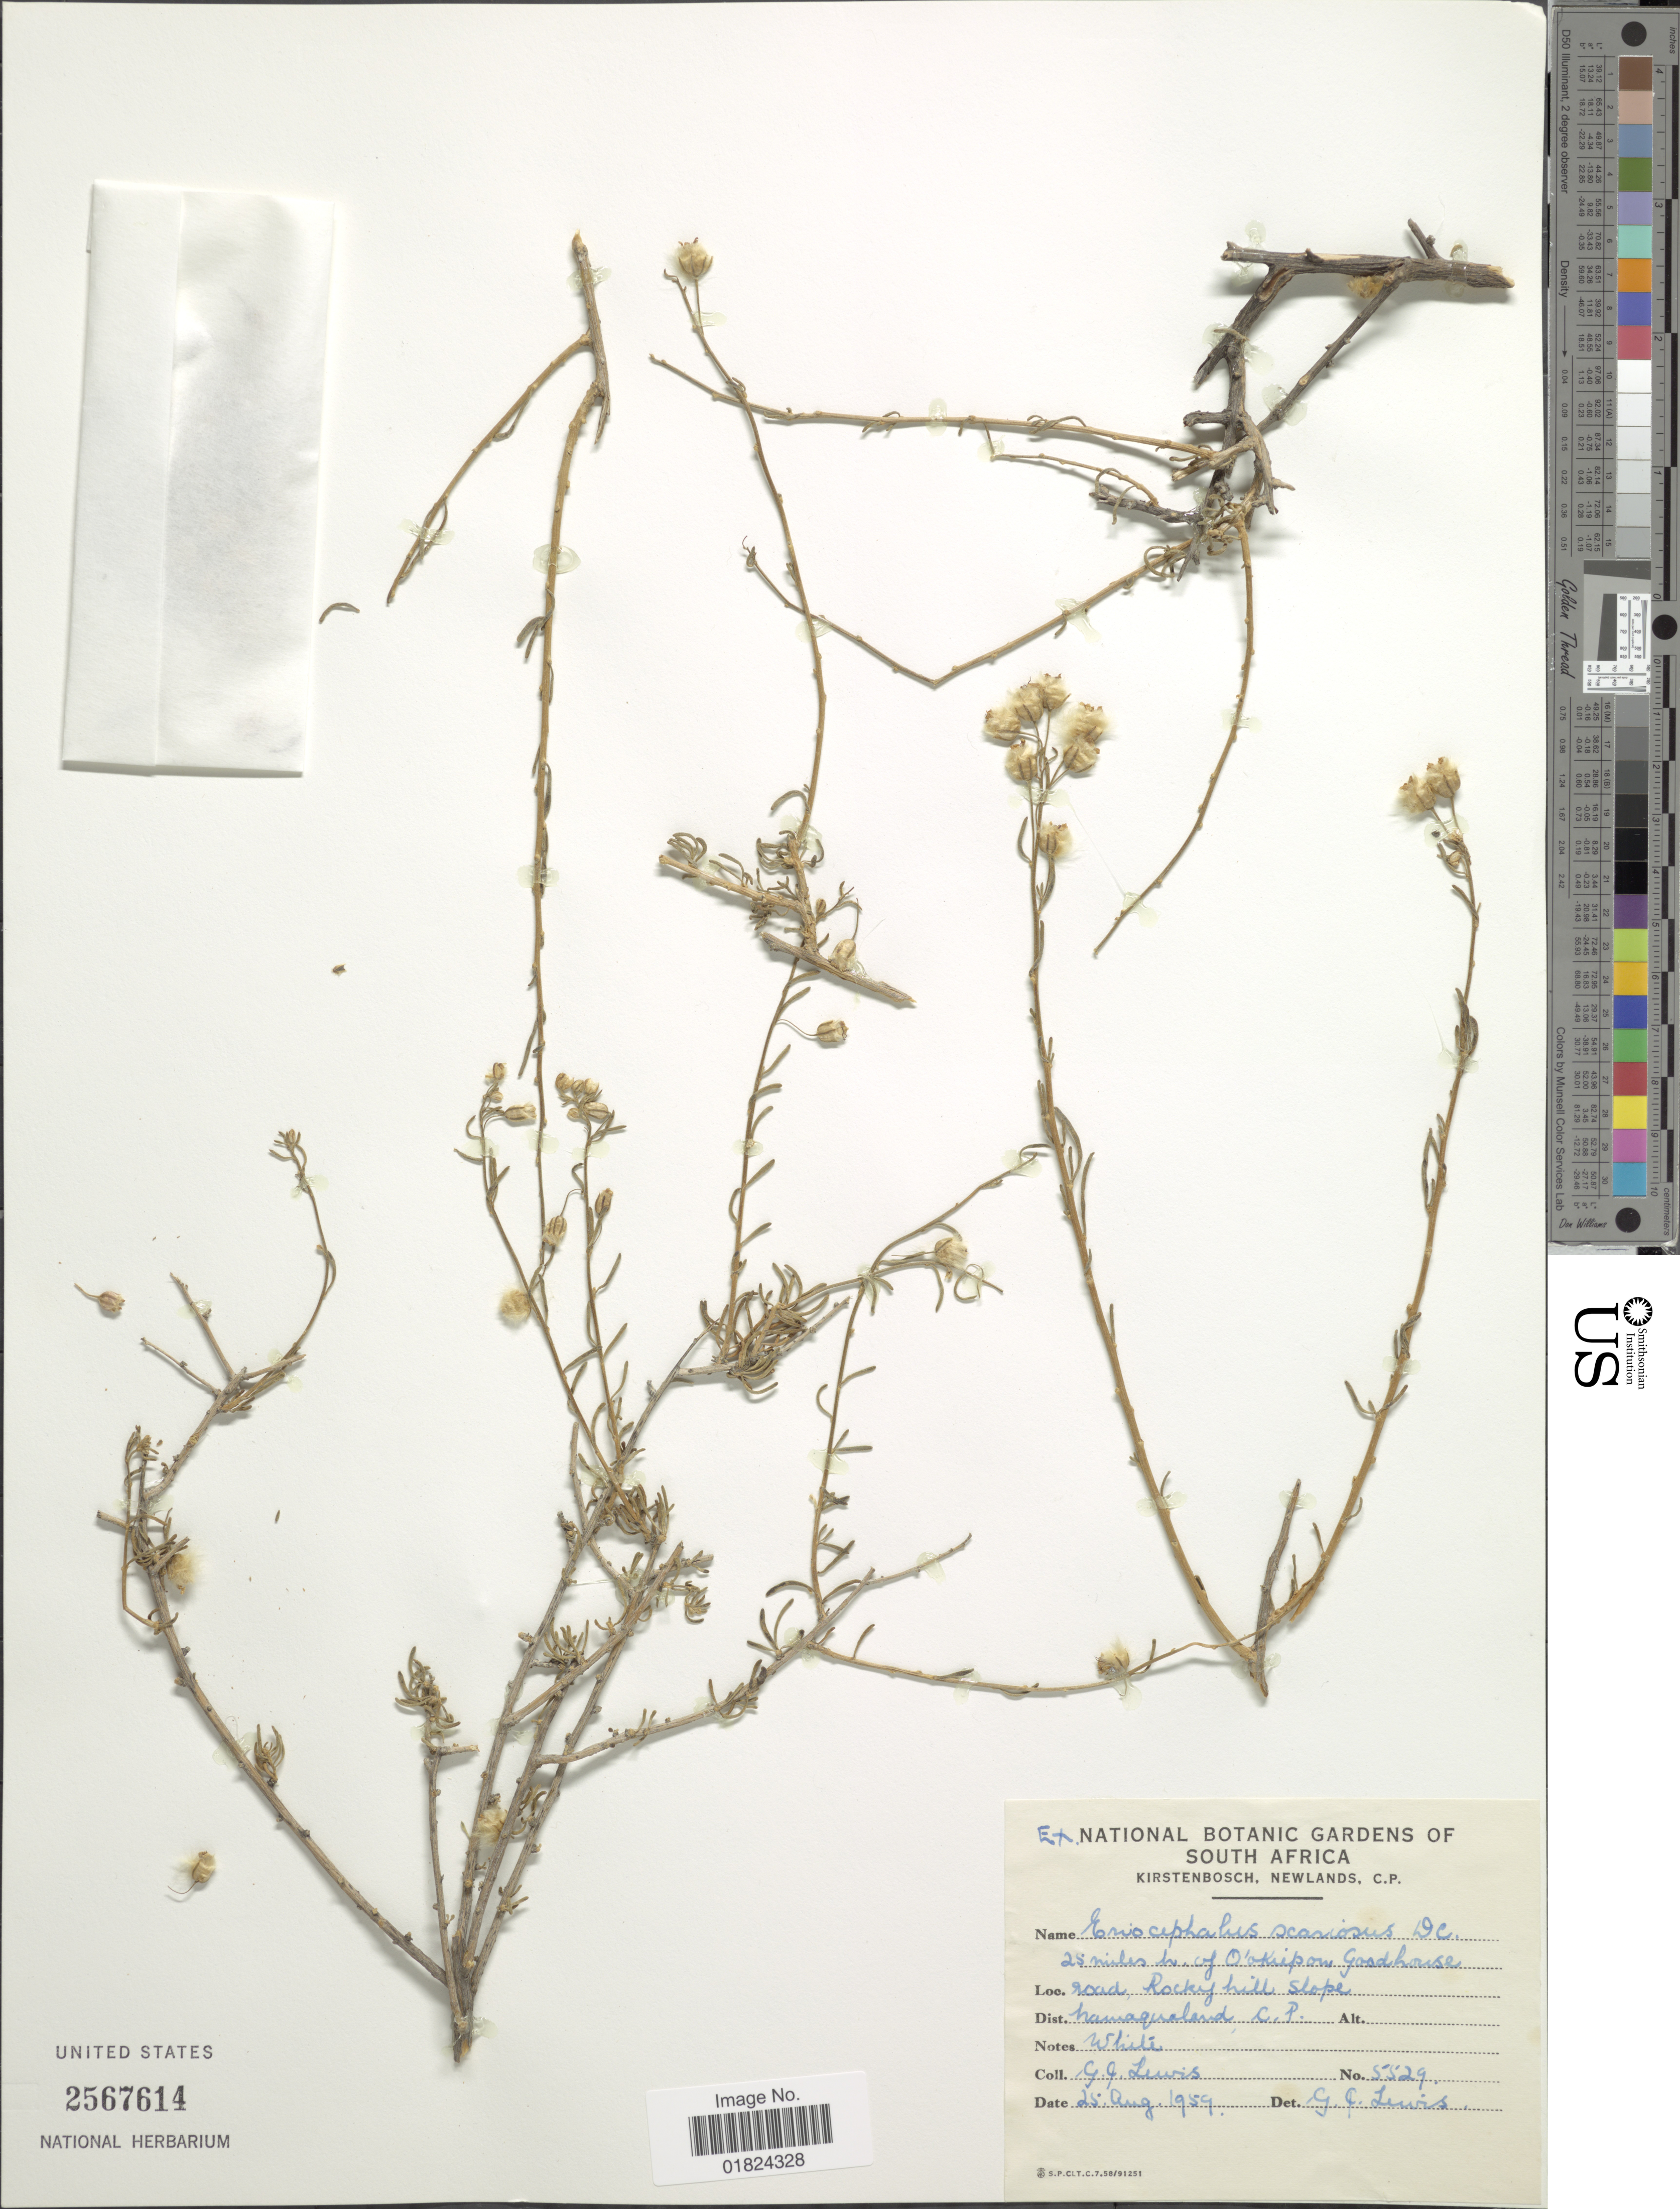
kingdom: Plantae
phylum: Tracheophyta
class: Magnoliopsida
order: Asterales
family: Asteraceae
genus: Eriocephalus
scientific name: Eriocephalus scariosus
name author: DC.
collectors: G. J. Lewis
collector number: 5529*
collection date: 1959-08-25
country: South Africa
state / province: Northern Cape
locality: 25 miles w. of O'okiepow Goadhouse road, Rocky hill slope, Dist. Namaqualand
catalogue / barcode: US 2567614